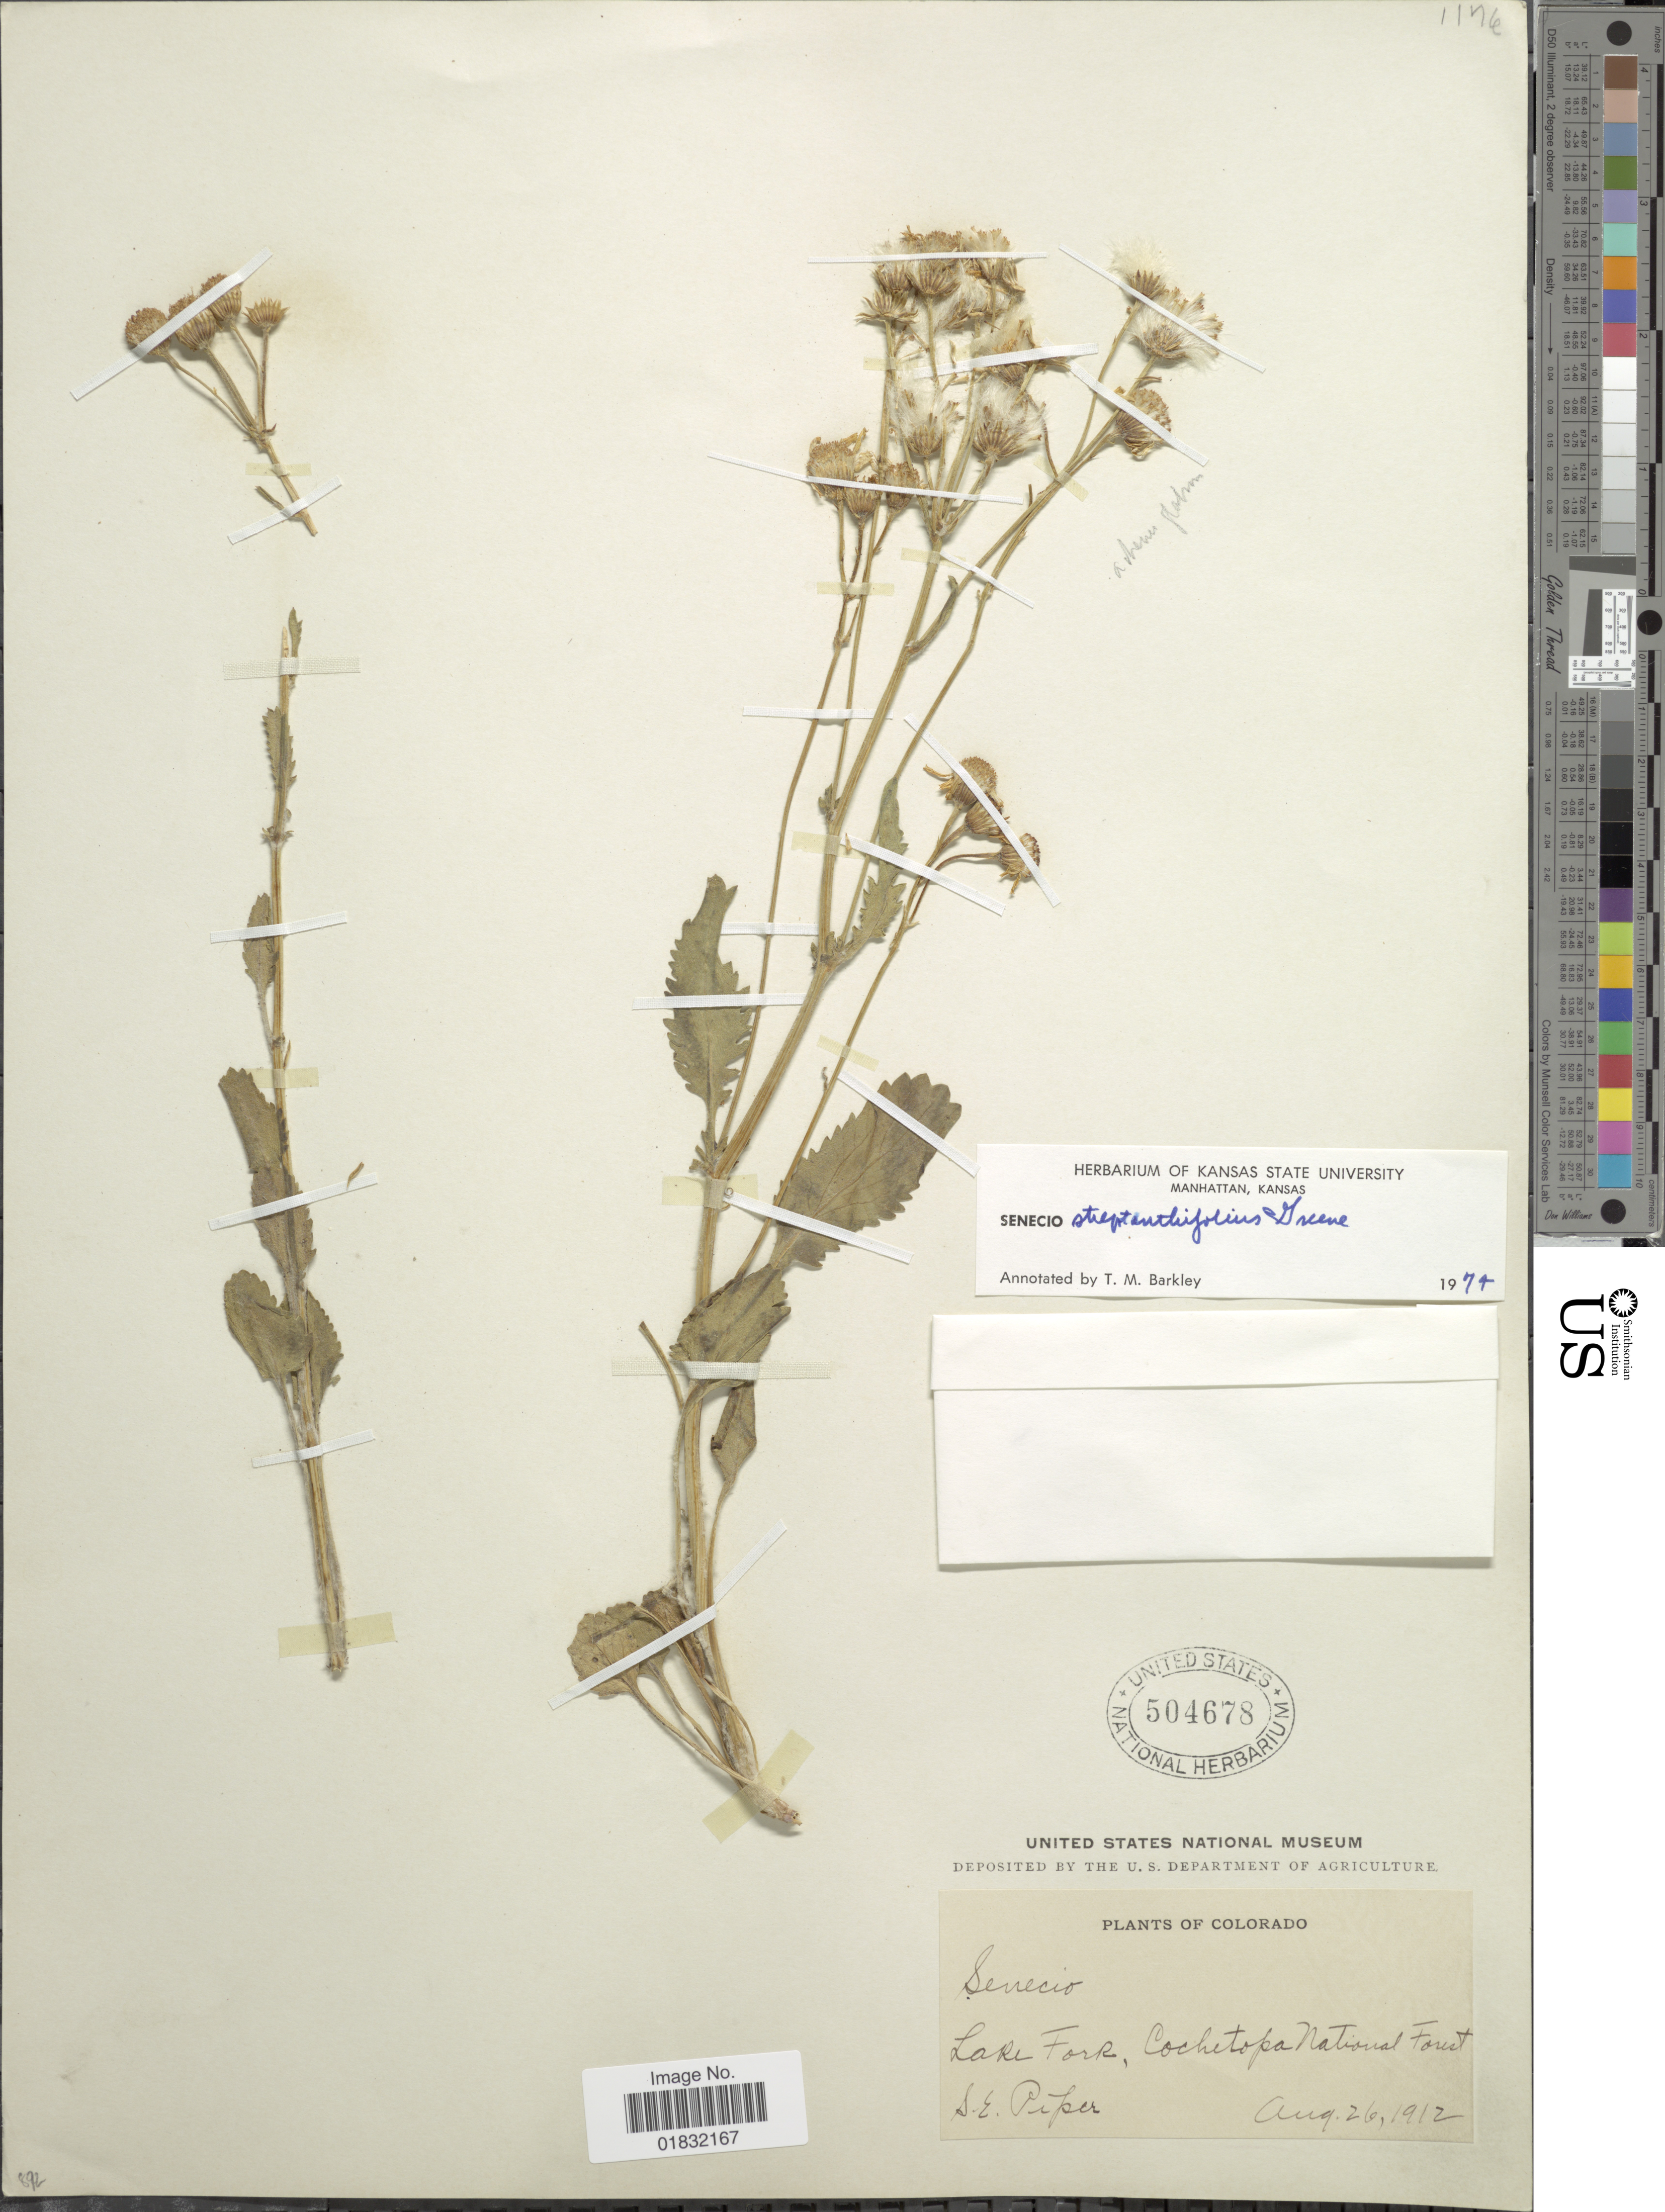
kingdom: Plantae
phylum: Tracheophyta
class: Magnoliopsida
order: Asterales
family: Asteraceae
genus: Packera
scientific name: Packera streptanthifolia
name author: (Greene) W.A. Weber & Á. Löve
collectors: S. Piper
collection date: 1912-07-25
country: United States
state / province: Colorado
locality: Lake Fork, Cochetopa National Forest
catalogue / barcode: US 504678